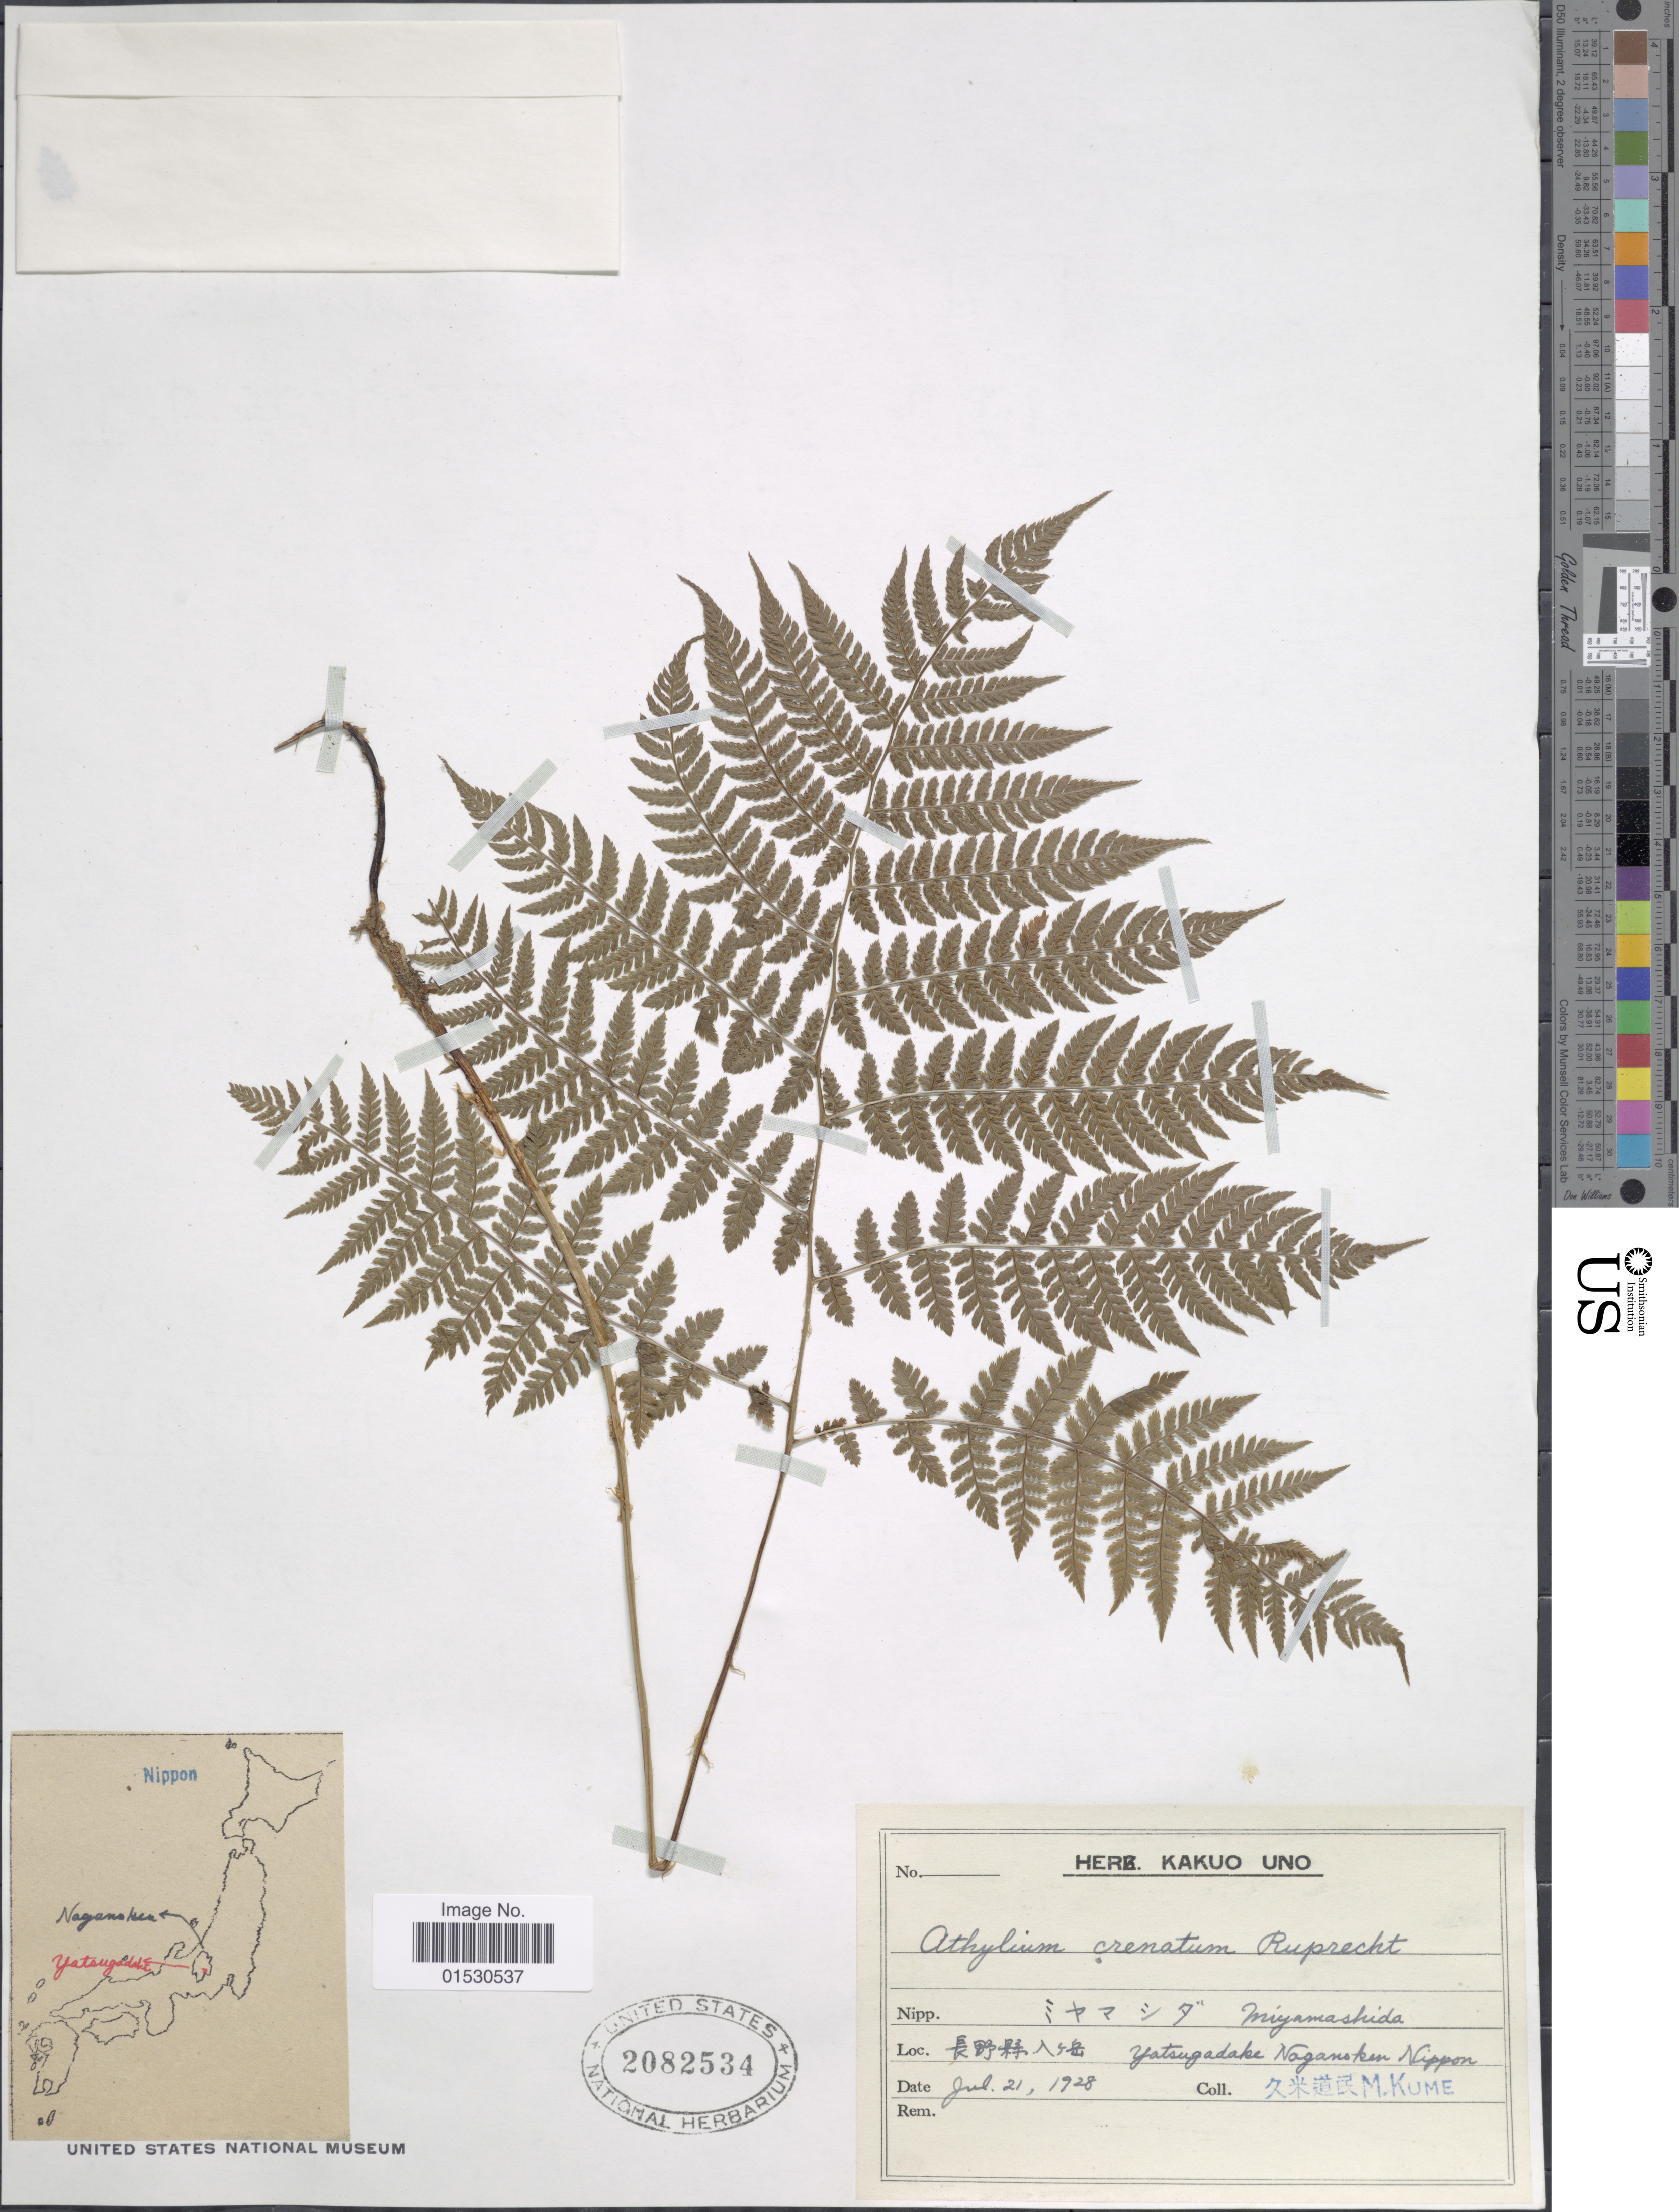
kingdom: Plantae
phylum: Tracheophyta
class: Polypodiopsida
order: Polypodiales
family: Athyriaceae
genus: Athyrium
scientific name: Athyrium crenatum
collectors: M. Kume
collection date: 1928-07-21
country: japan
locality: Yatsugadake Nagansken Nippon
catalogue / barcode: US 2082534